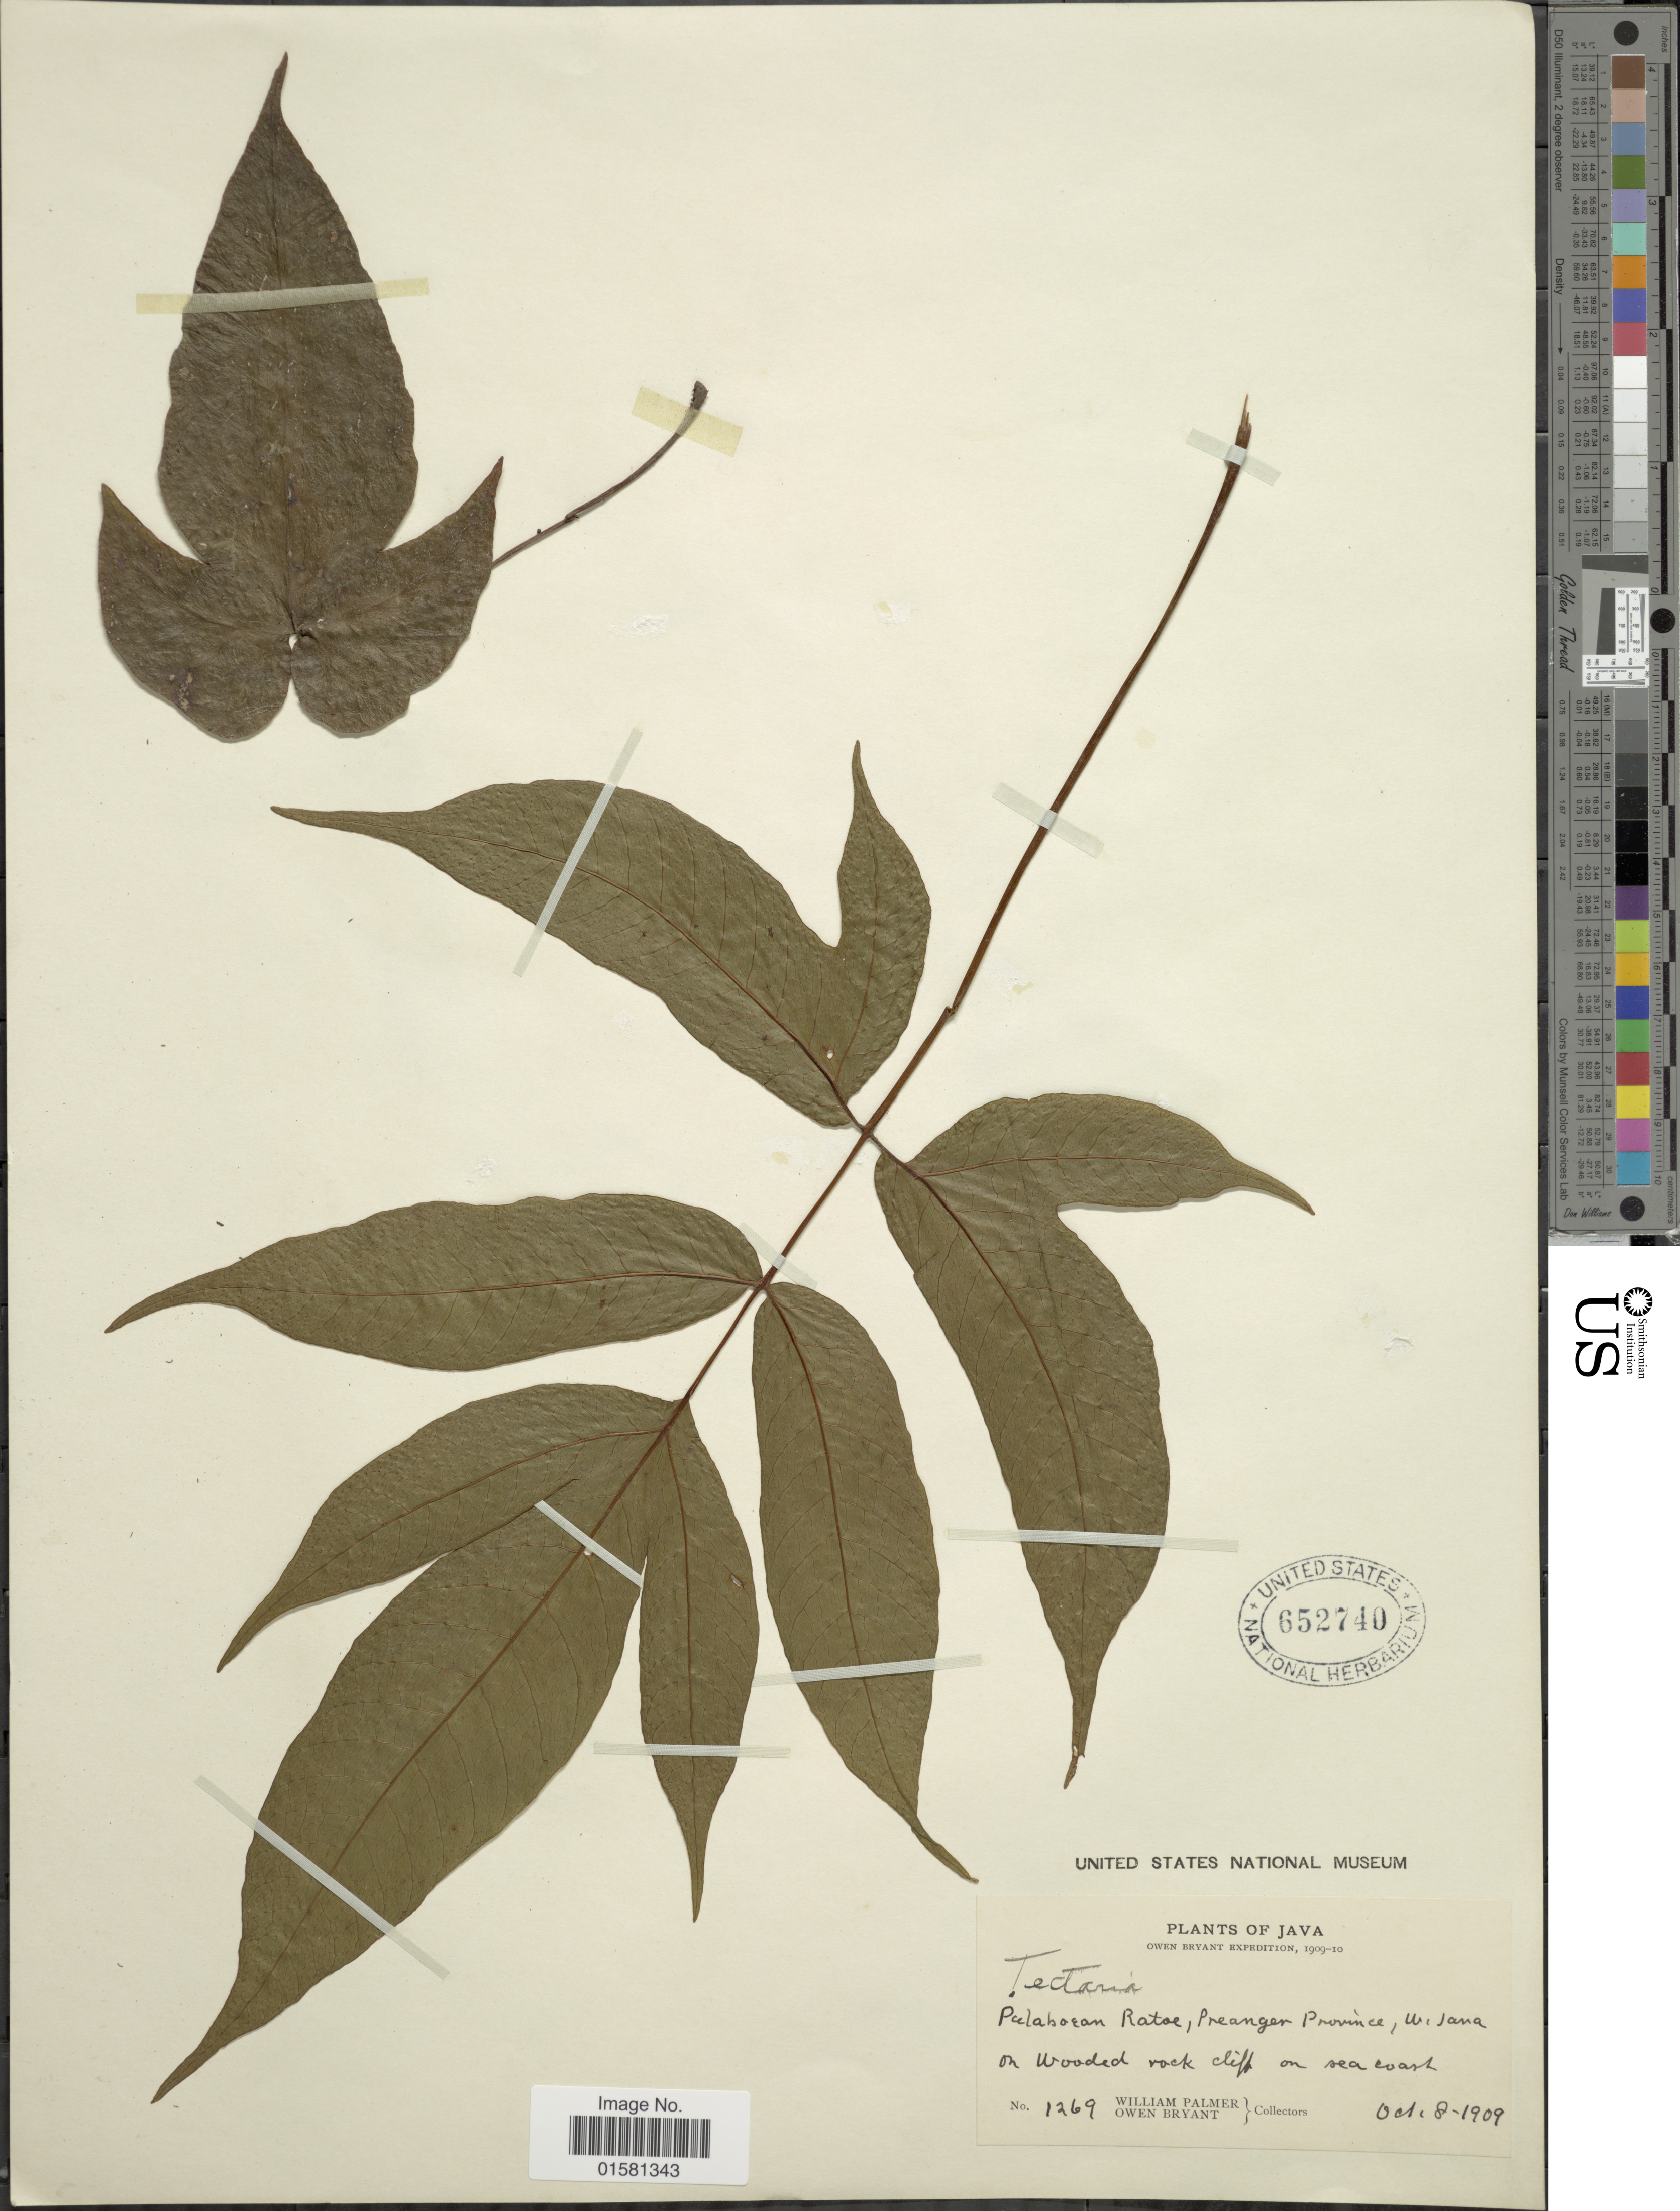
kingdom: Plantae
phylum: Tracheophyta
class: Polypodiopsida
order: Polypodiales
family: Tectariaceae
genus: Tectaria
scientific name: Tectaria sp.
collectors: W. Palmer & O. Bryant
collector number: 1269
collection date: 1909-10-08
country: Indonesia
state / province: Java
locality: Java, Palaboean Ratoe, Preanger Province , W. Java on wooded rock cliff on sea coast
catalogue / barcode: US 652740